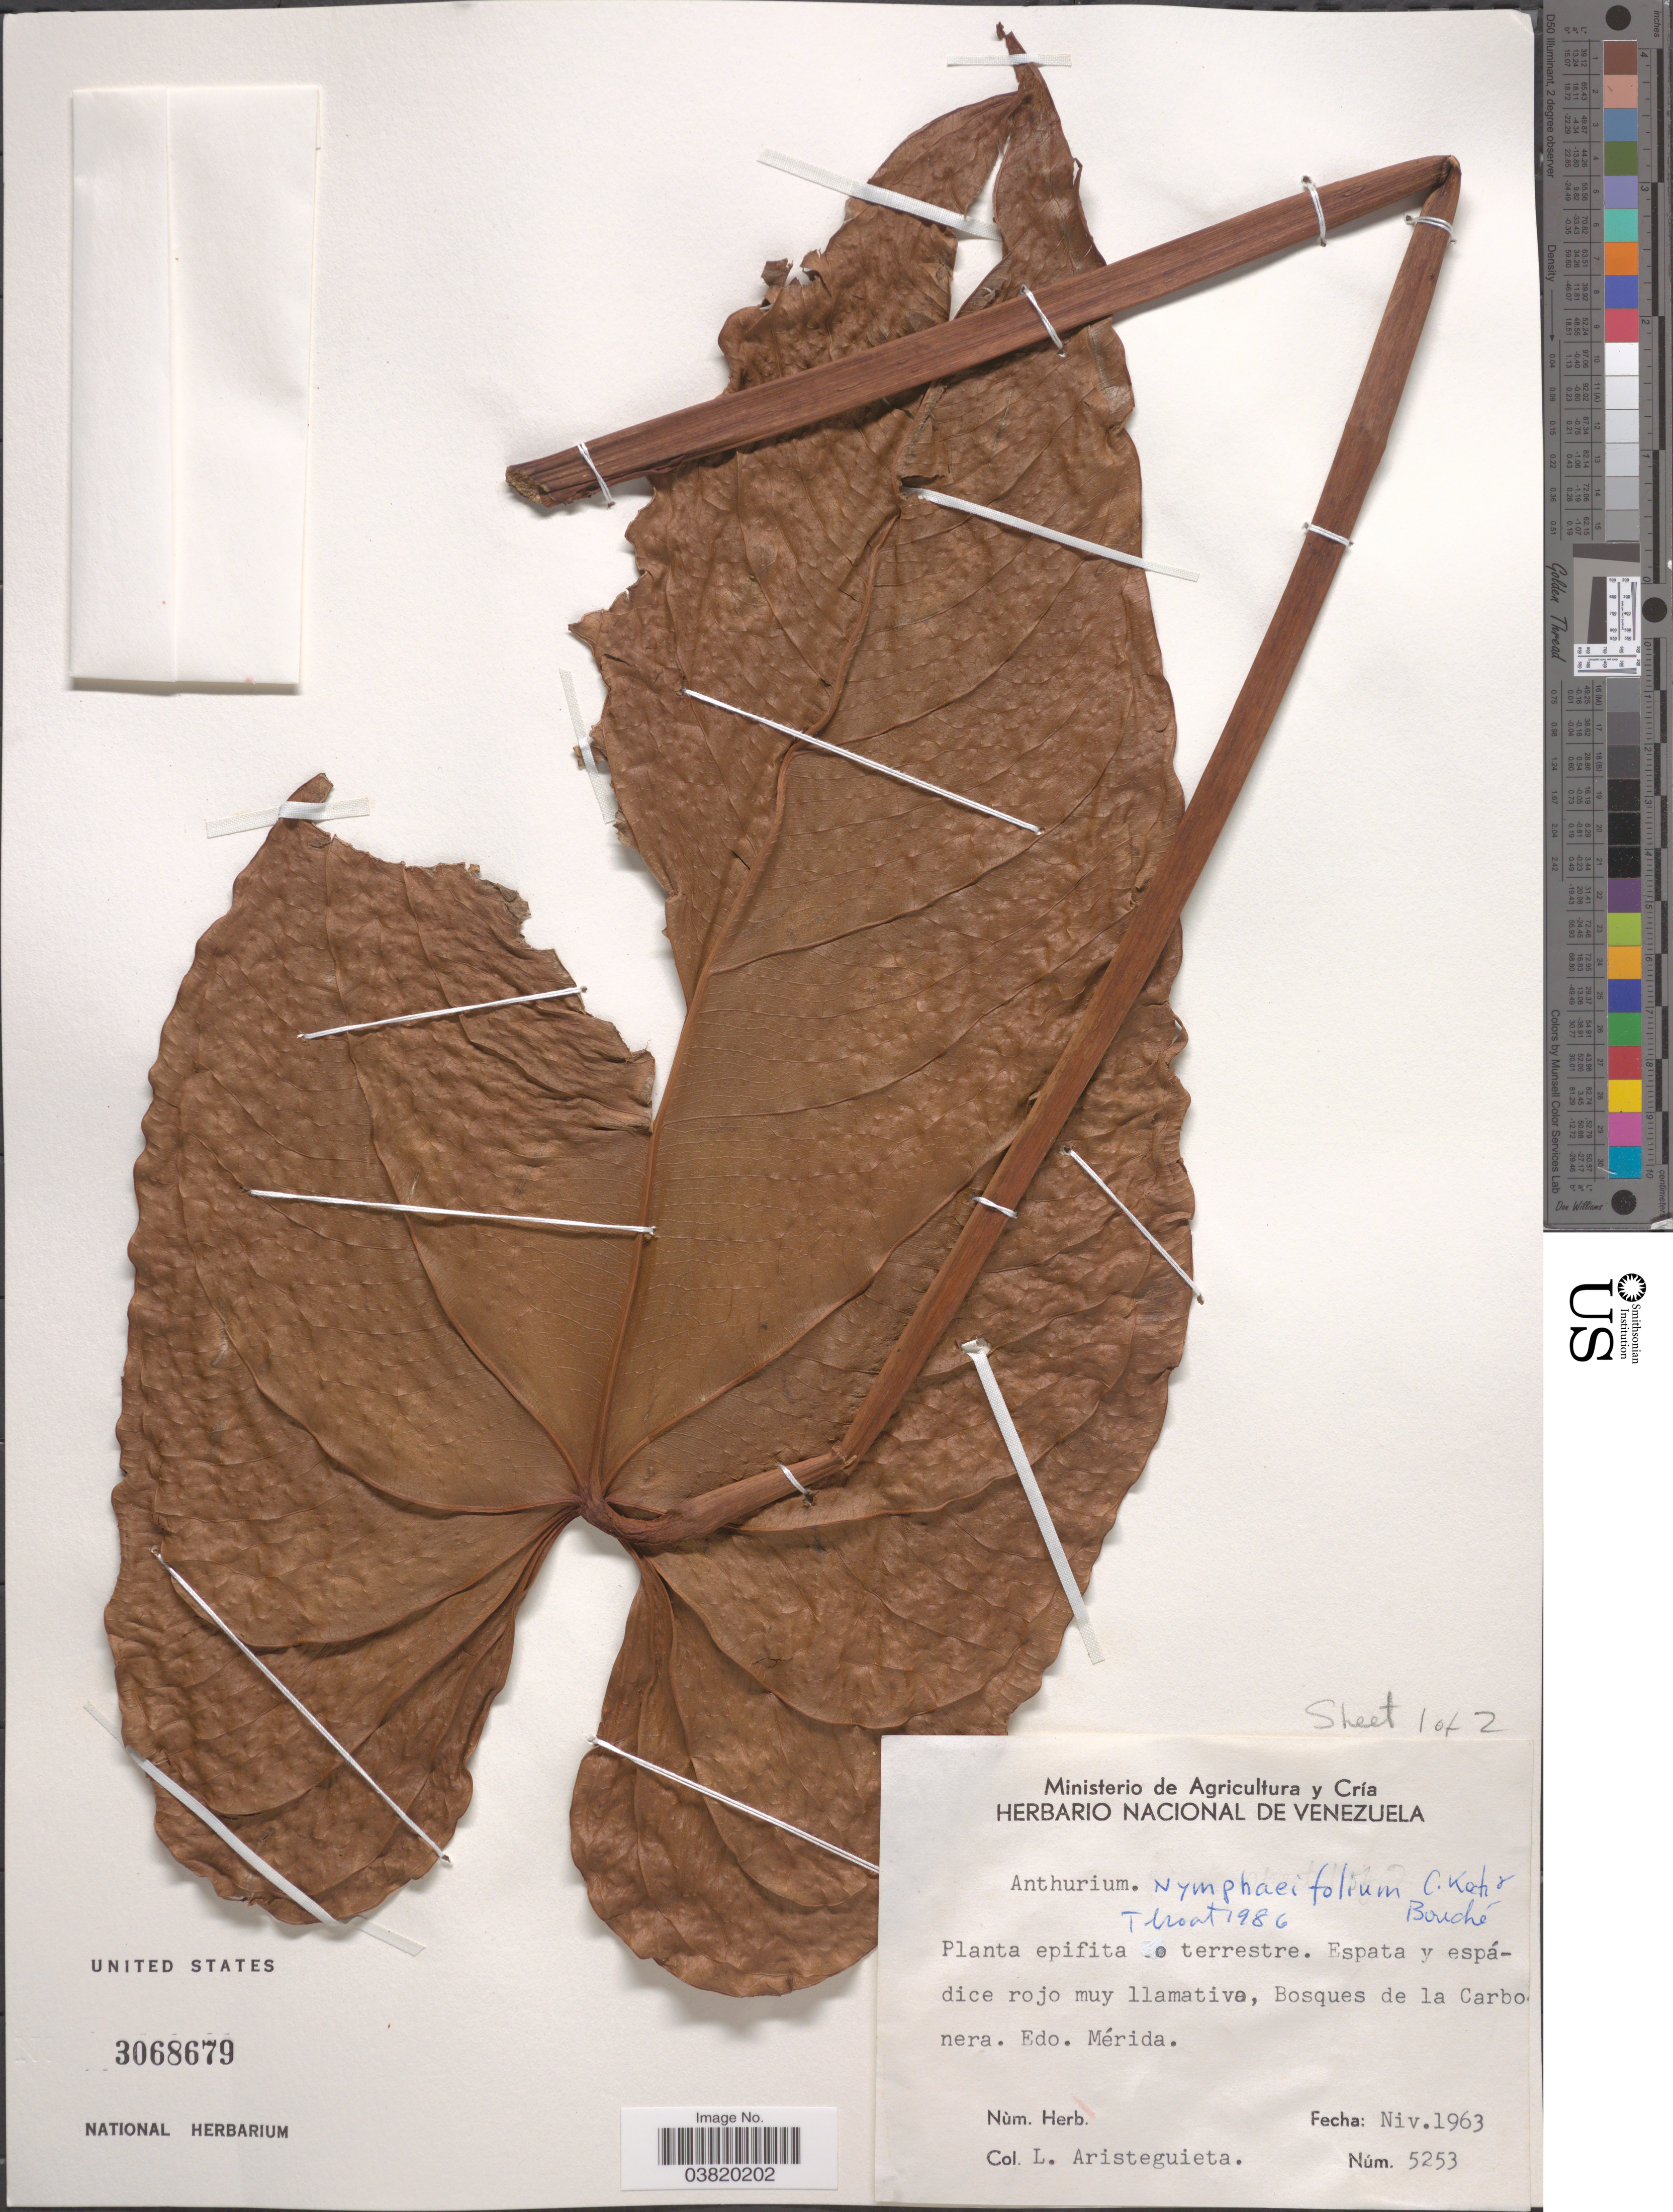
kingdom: Plantae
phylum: Tracheophyta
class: Liliopsida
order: Alismatales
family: Araceae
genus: Anthurium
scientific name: Anthurium nymphaeifolium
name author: K. Koch & C.D. Bouché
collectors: L. Aristeguieta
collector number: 5253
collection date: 1963-11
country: Venezuela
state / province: Merida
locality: Bosques de La Carbonera.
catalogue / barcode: US 3068679